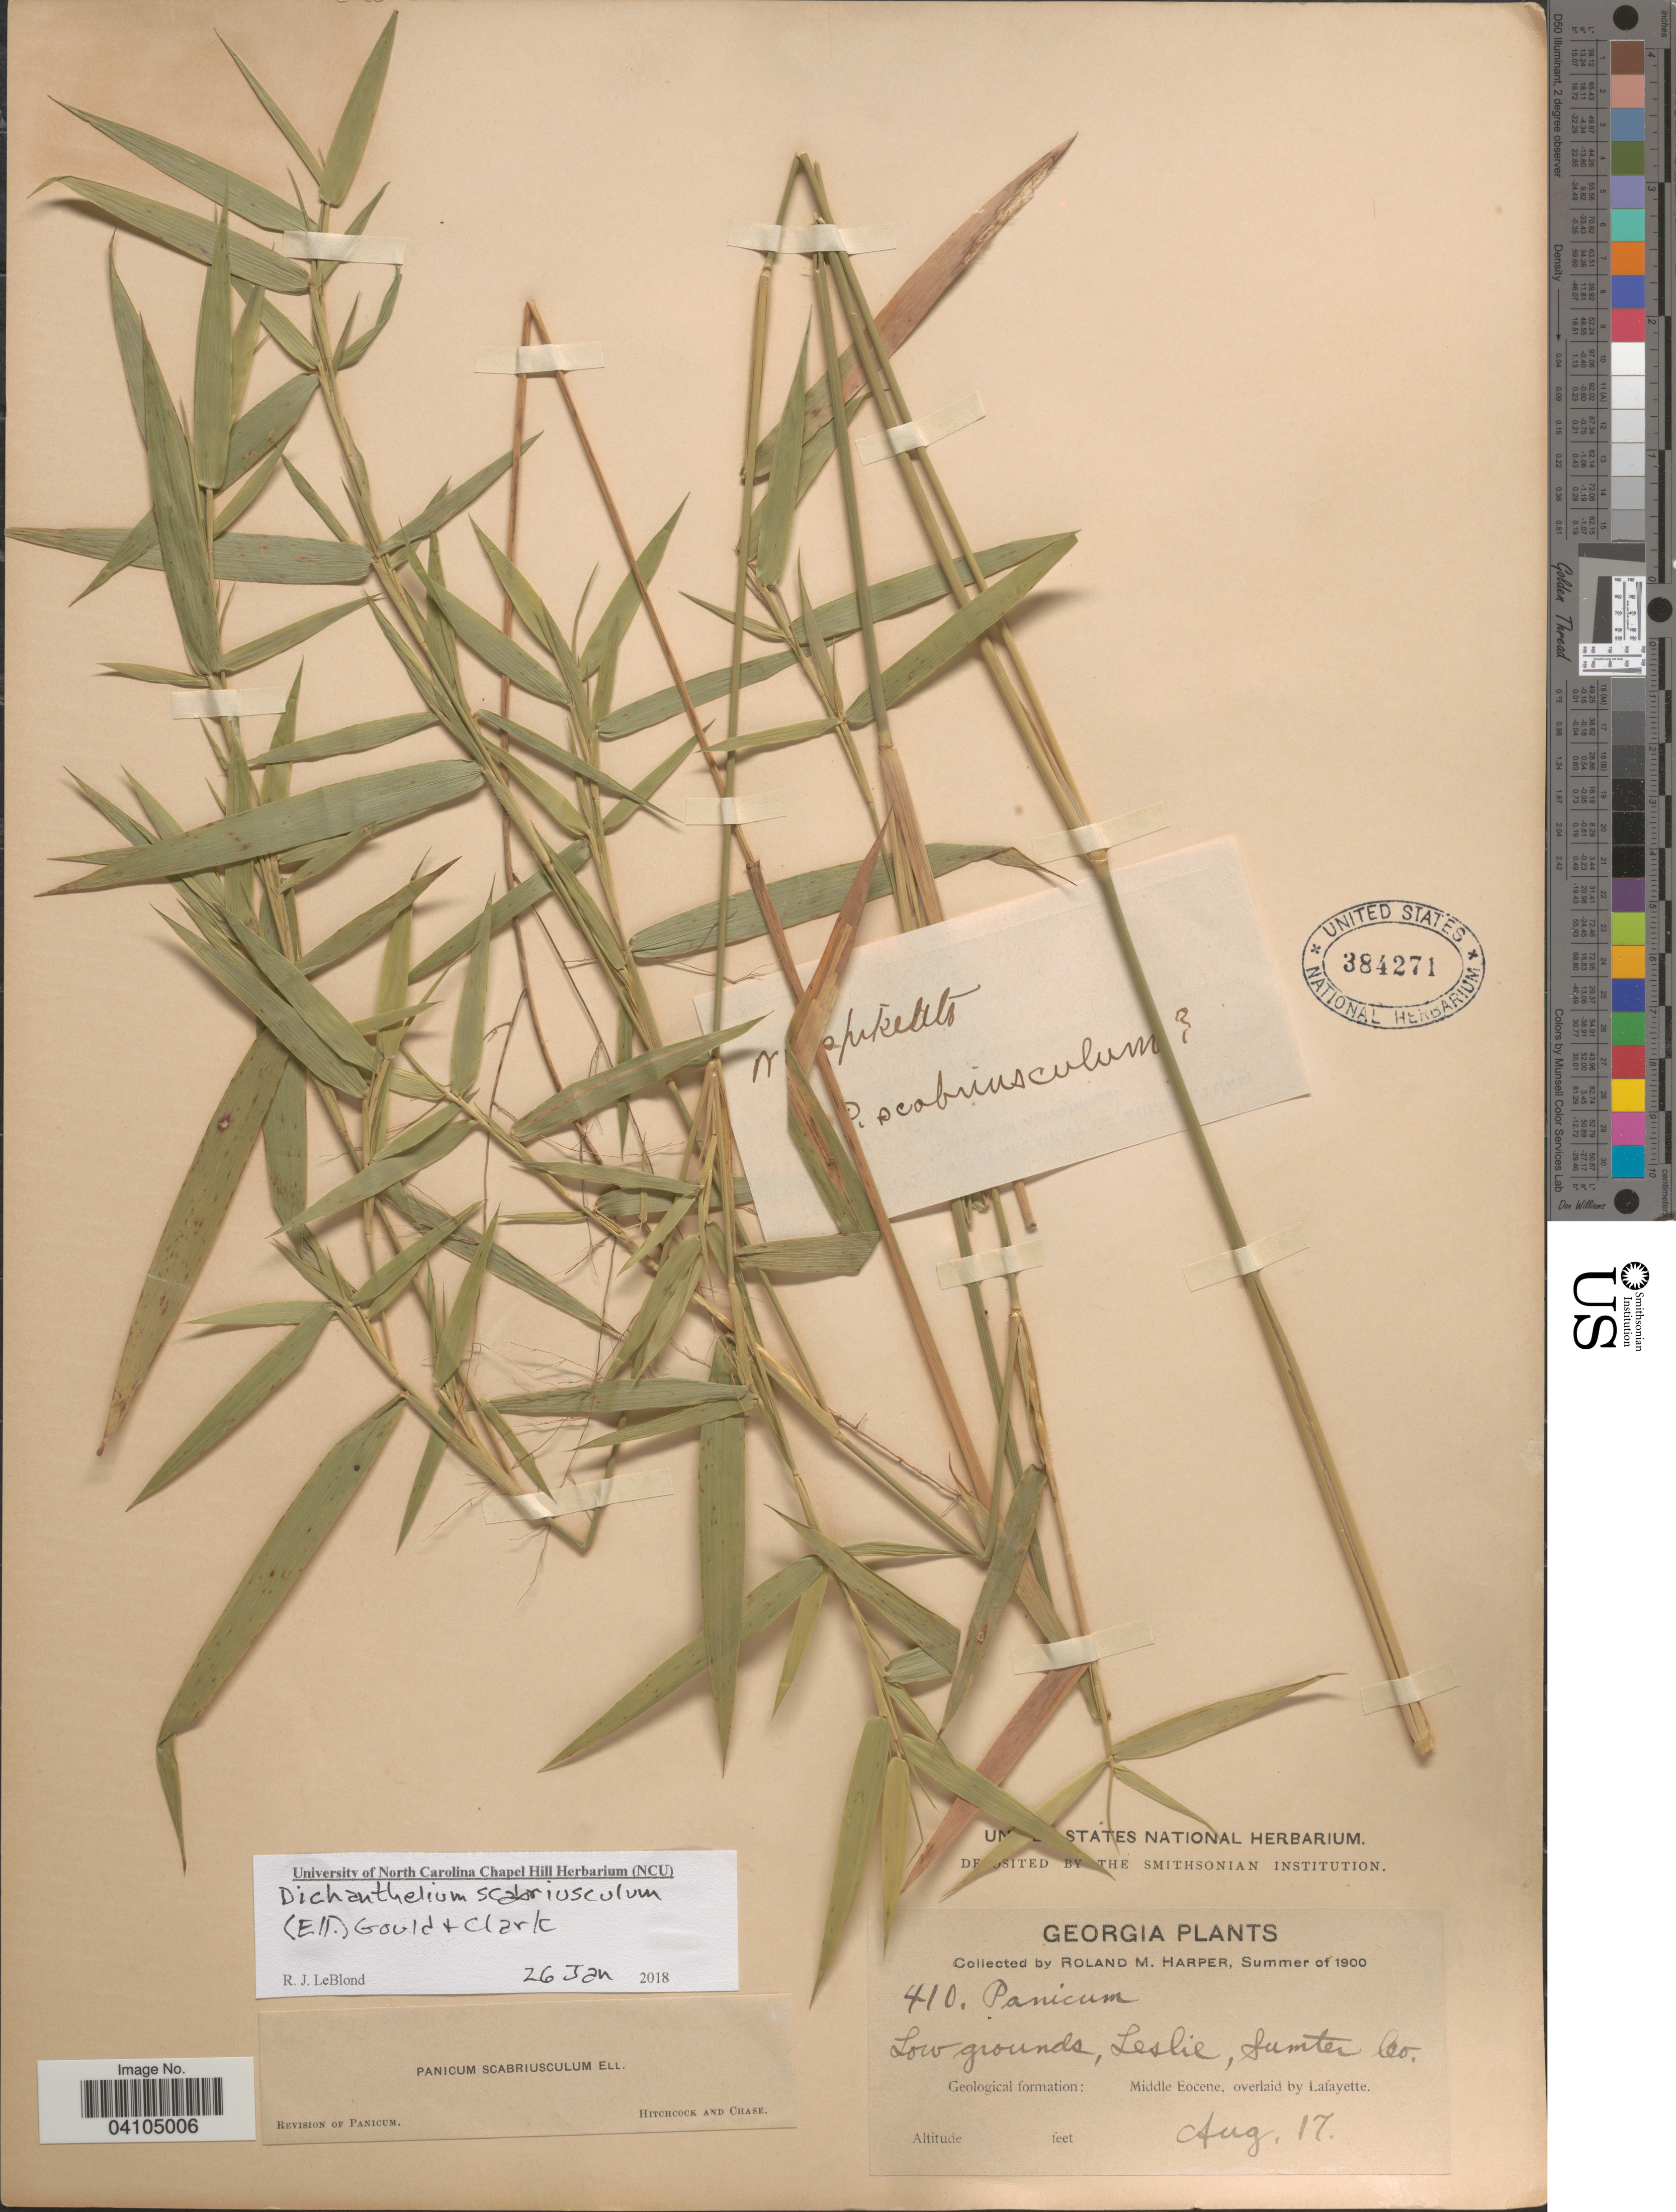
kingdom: Plantae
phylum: Tracheophyta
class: Liliopsida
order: Poales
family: Poaceae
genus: Dichanthelium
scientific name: Dichanthelium scabriusculum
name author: (Elliott) Gould & C.A. Clark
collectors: R. M. Harper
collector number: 410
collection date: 1900-08-17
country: United States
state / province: Georgia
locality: Low grounds, Leslie, Sumter Co. Geological formation: Middle Eocene, overlaid by Lafayette.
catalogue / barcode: US 384271